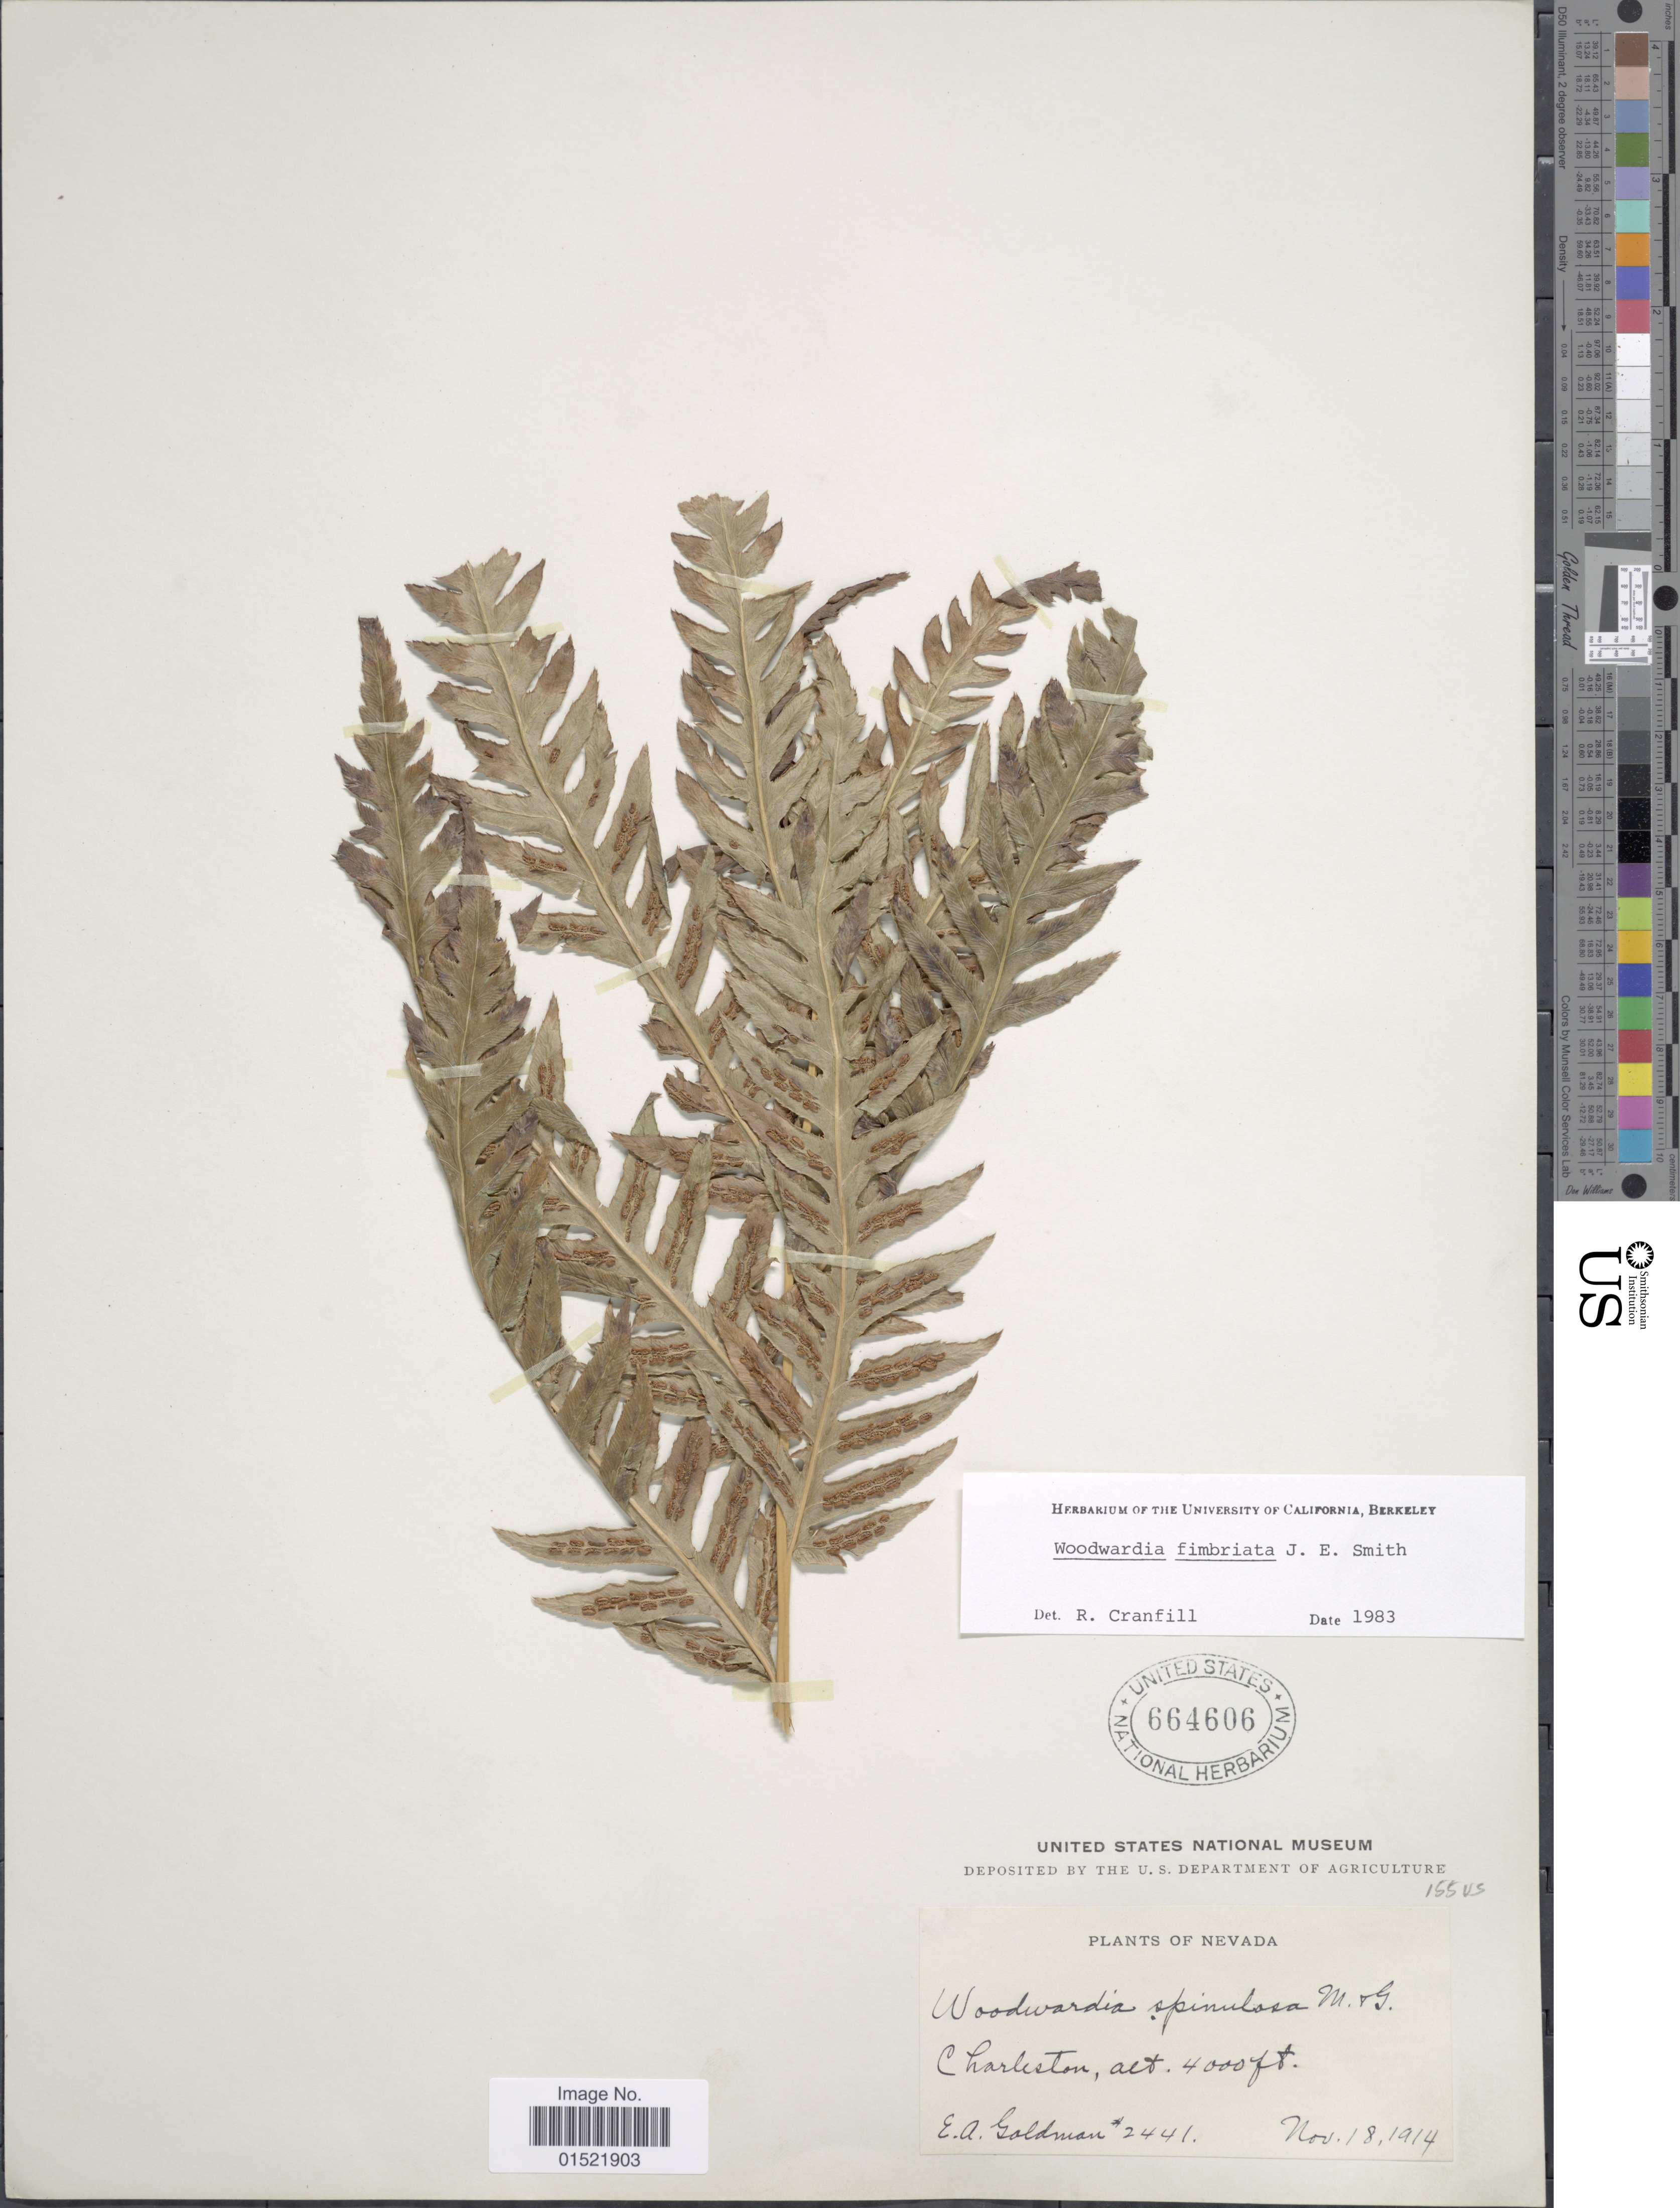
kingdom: Plantae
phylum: Tracheophyta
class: Polypodiopsida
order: Polypodiales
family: Blechnaceae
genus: Woodwardia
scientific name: Woodwardia fimbriata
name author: Sm.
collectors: E. A. Goldman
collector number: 2441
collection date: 1914-11-18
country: United States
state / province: Nevada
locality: Charleston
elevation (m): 1219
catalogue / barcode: US 664606